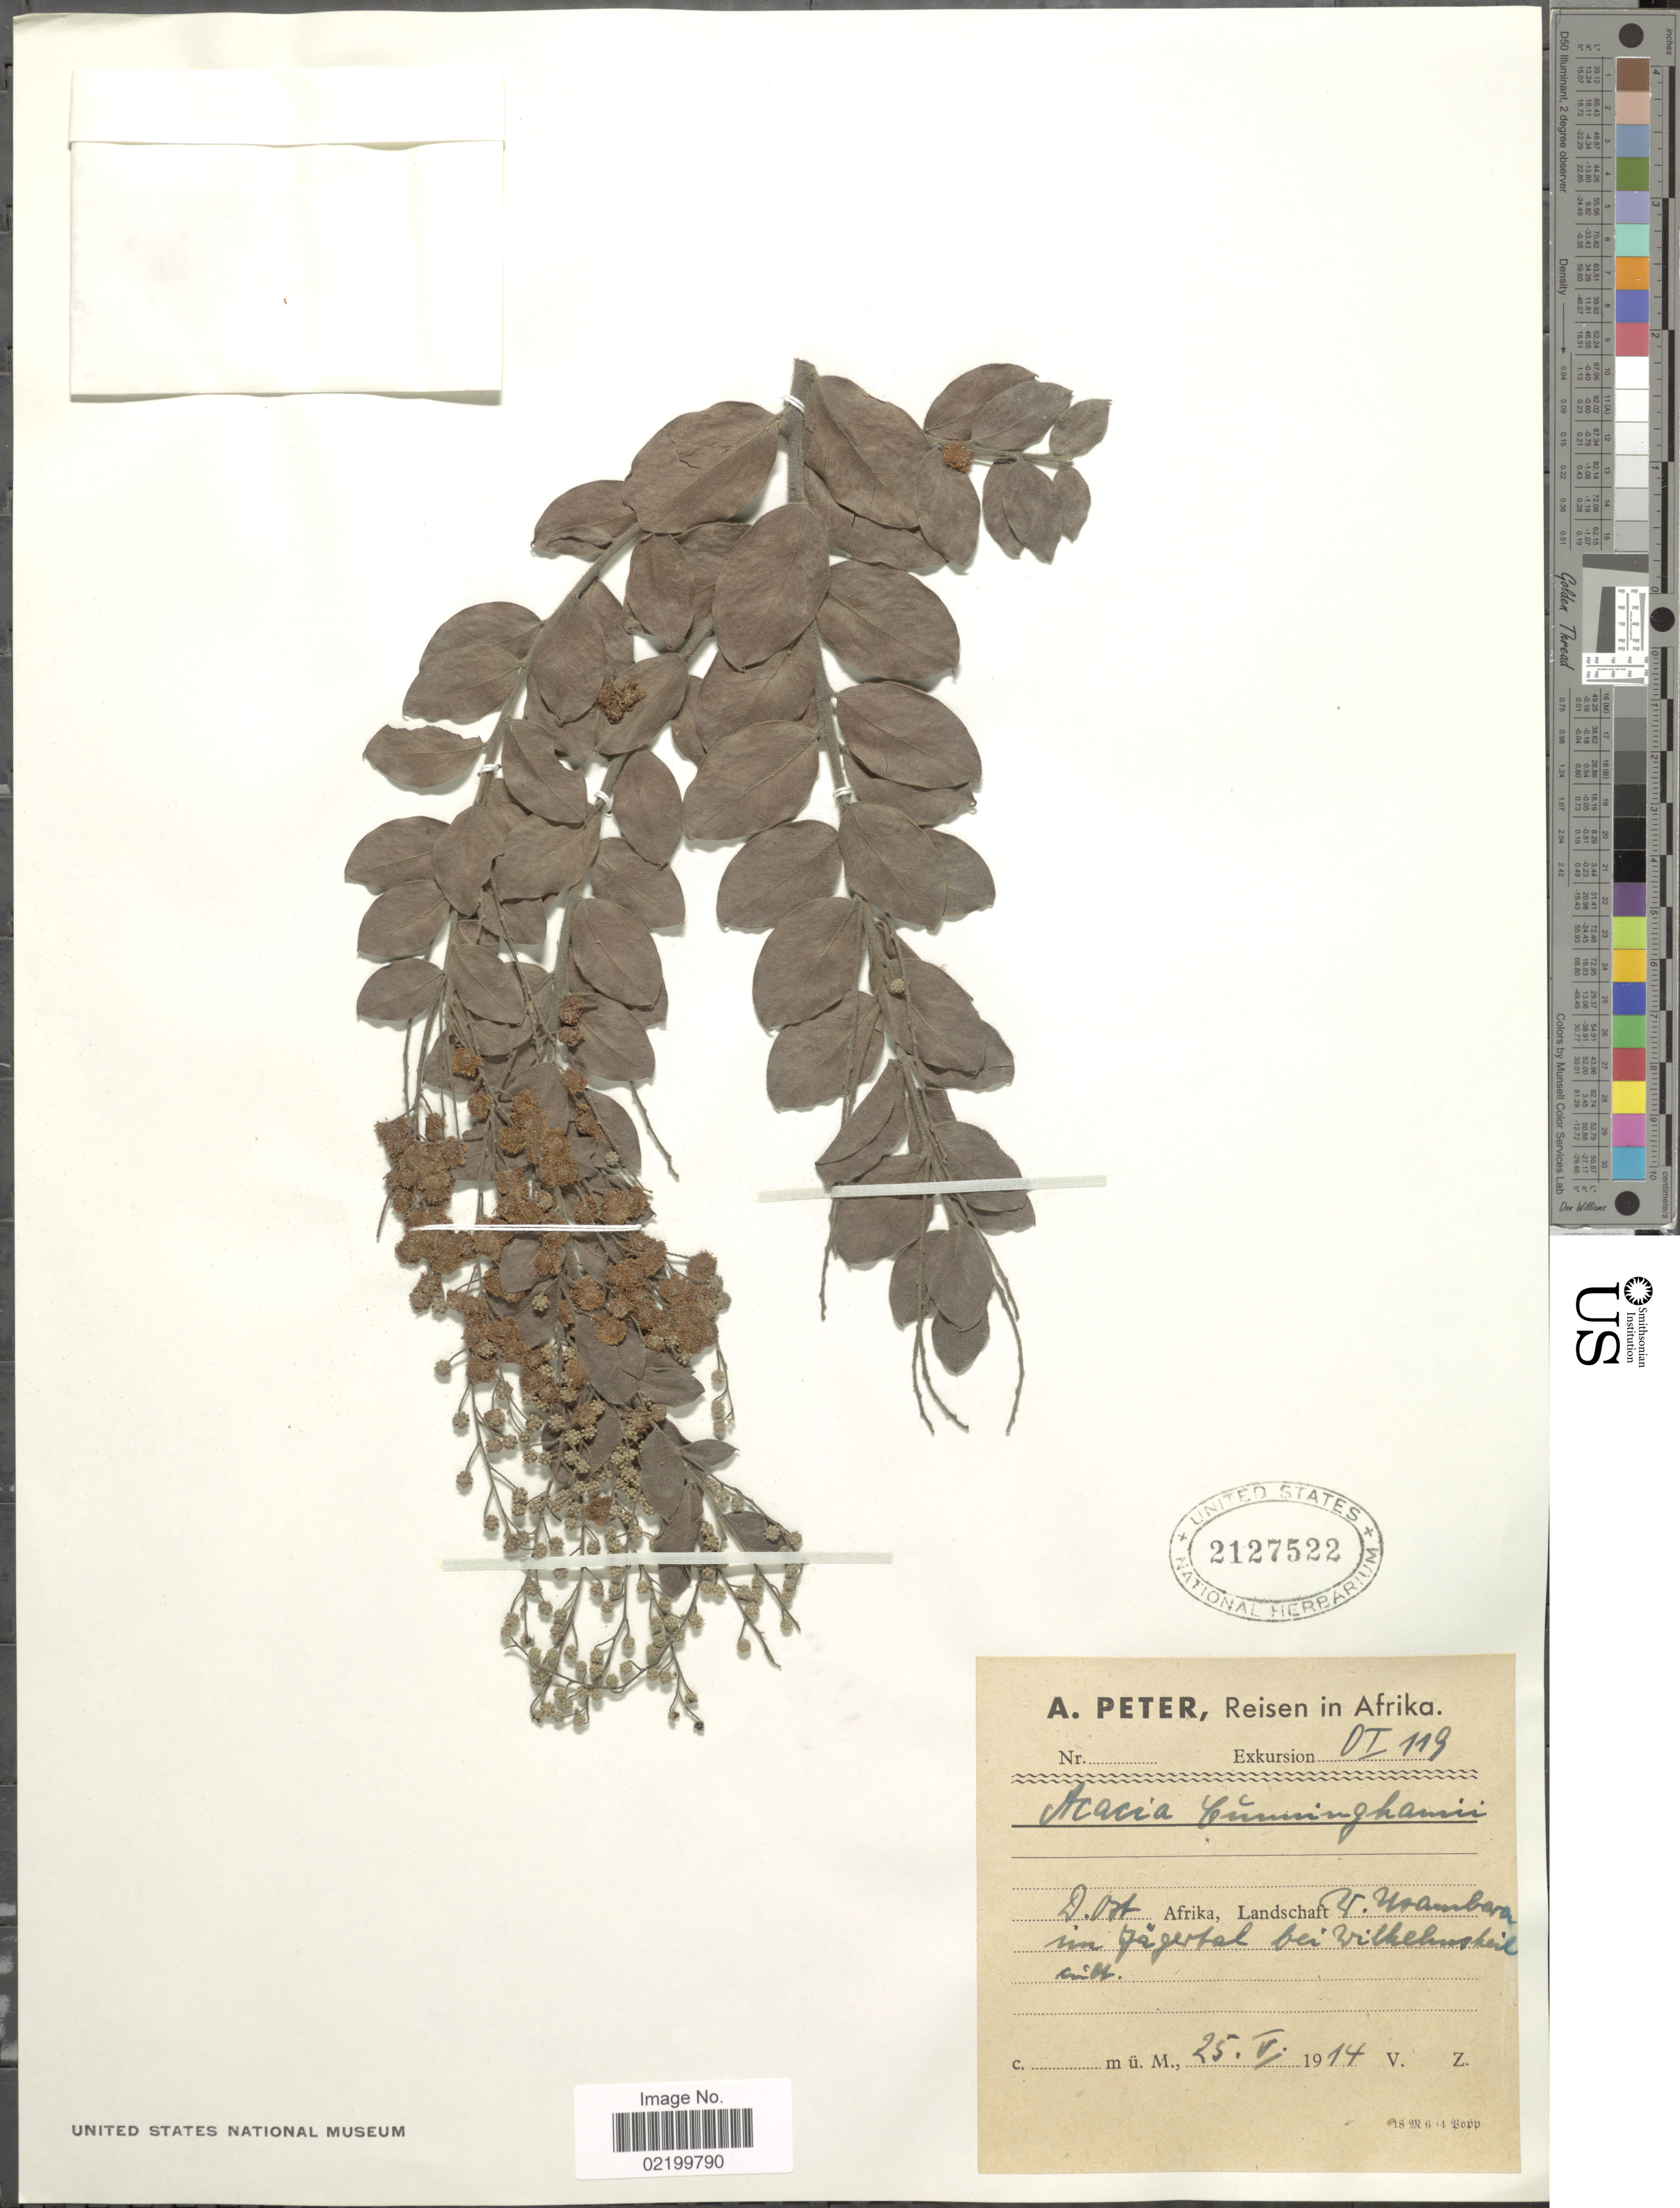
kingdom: Plantae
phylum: Tracheophyta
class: Magnoliopsida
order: Fabales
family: Fabaceae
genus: Acacia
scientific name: Acacia cunninghamii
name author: Hook.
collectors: A. Peter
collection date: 1914-05-25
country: Tanzania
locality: D.Ost. Afrika, Landschaft W. Usambara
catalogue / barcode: US 2127522